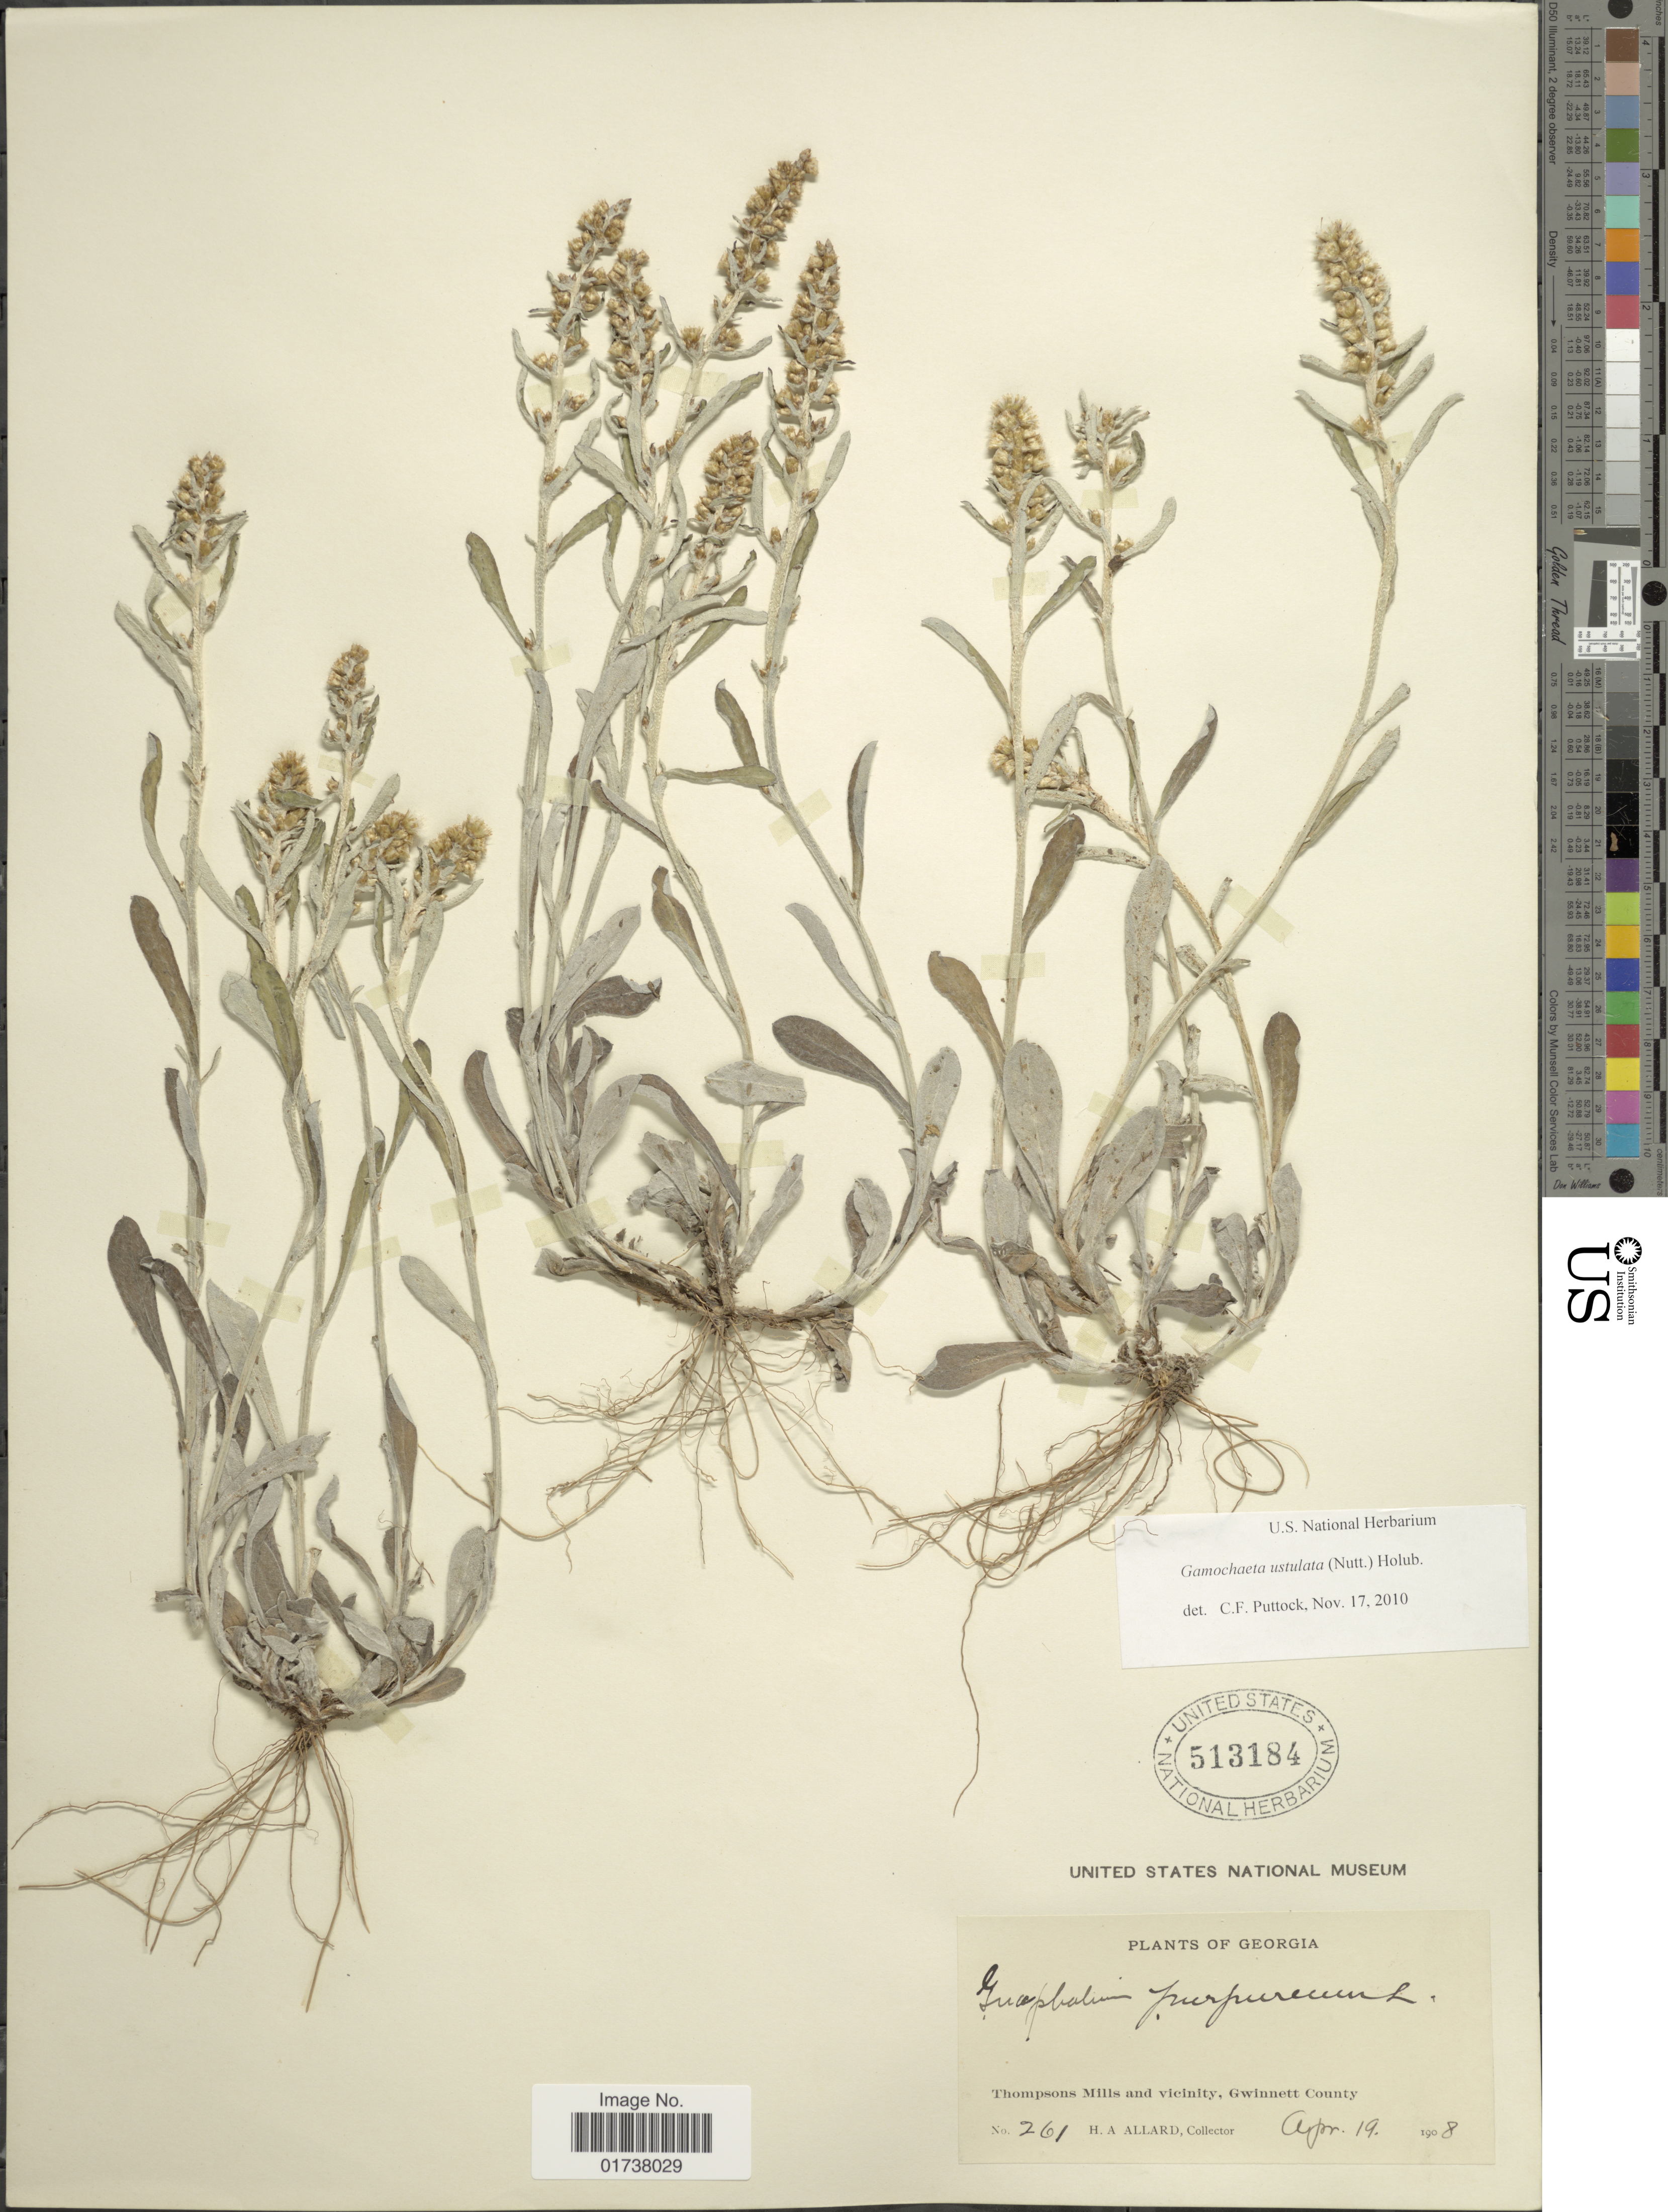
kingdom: Plantae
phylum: Tracheophyta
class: Magnoliopsida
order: Asterales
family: Asteraceae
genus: Gamochaeta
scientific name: Gamochaeta ustulata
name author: (Nutt.) Holub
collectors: H. A. Allard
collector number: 261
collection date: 1908-04-19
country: United States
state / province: Georgia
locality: Thompsons Mills and Vicinity, Gwinnett County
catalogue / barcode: US 513184